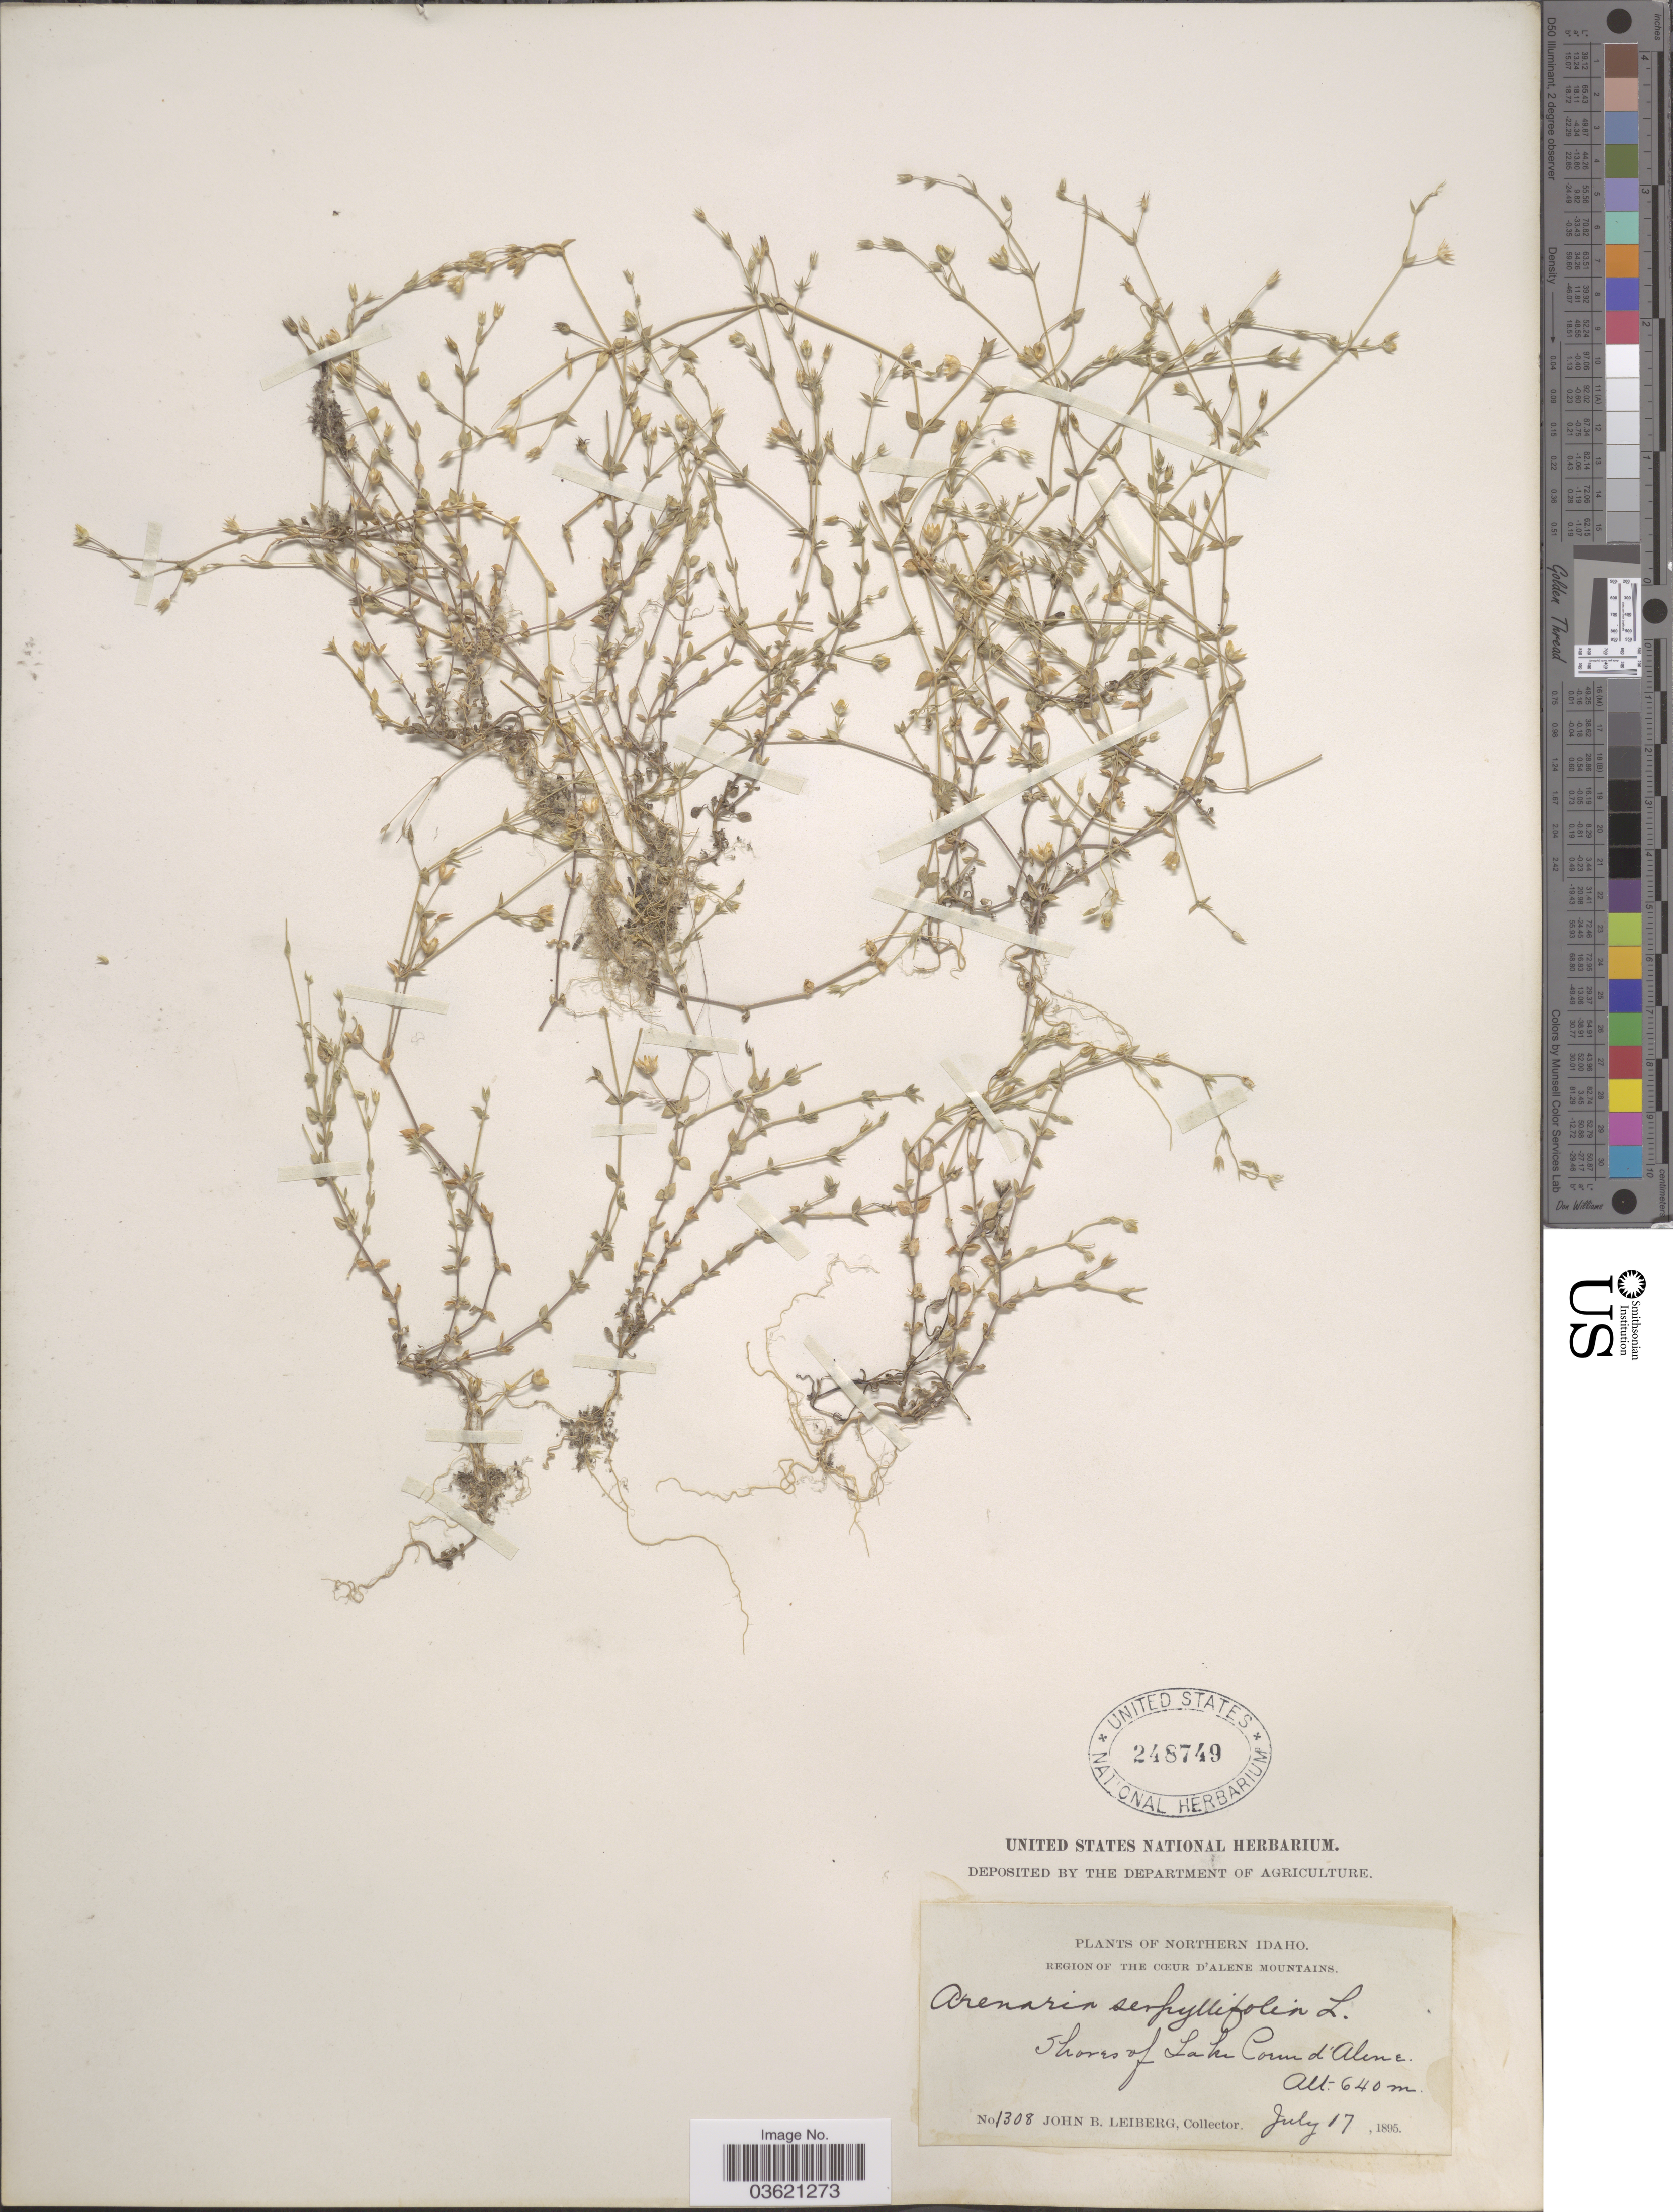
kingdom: Plantae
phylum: Tracheophyta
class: Magnoliopsida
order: Caryophyllales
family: Caryophyllaceae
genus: Arenaria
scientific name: Arenaria serpyllifolia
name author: L.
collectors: J. B. Leiberg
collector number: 1308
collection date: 1895-07-17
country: United States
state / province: Idaho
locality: Northern Idaho. Region of the Coeur d'Alene Mountains. Shores of Lake Coeur d'Alene.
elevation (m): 640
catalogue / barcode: US 248749